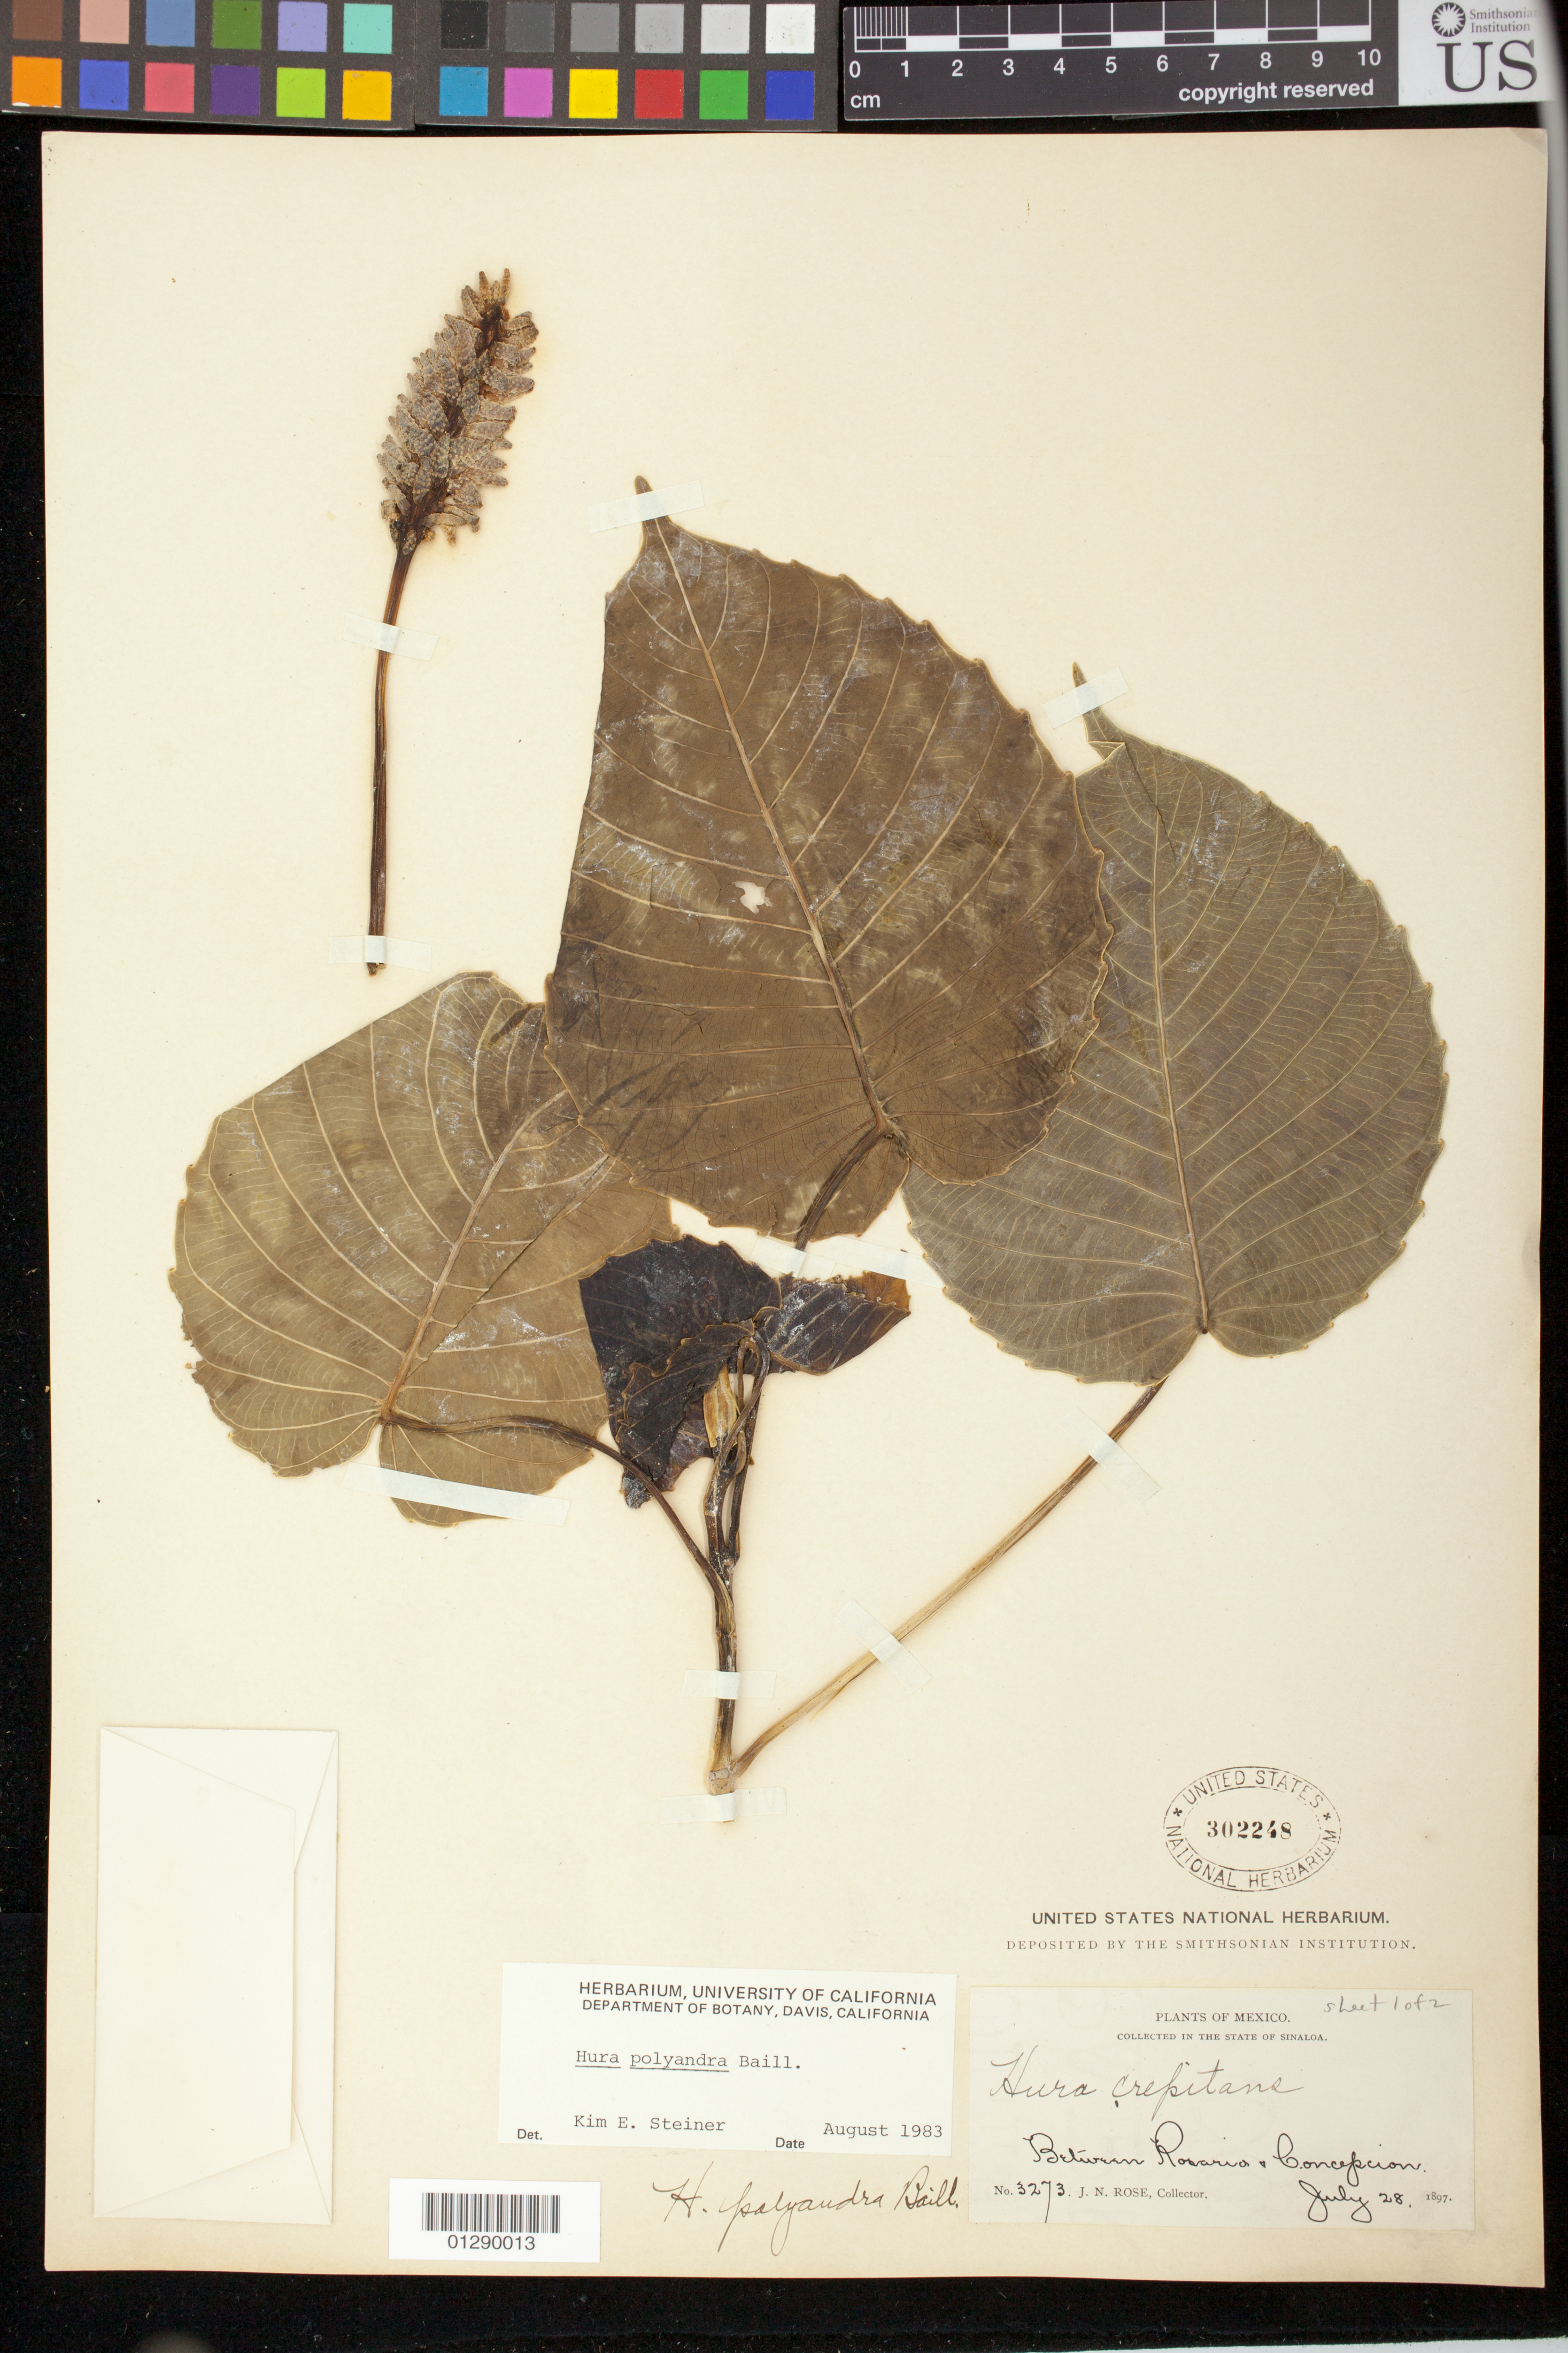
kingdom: Plantae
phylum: Tracheophyta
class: Magnoliopsida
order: Malpighiales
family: Euphorbiaceae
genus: Hura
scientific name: Hura polyandra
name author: Baill.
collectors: J. N. Rose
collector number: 3273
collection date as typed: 28 Jul 1897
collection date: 1897-07-28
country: Mexico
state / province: Sinaloa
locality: Between Rosario and Concepcion.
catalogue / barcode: US 302248